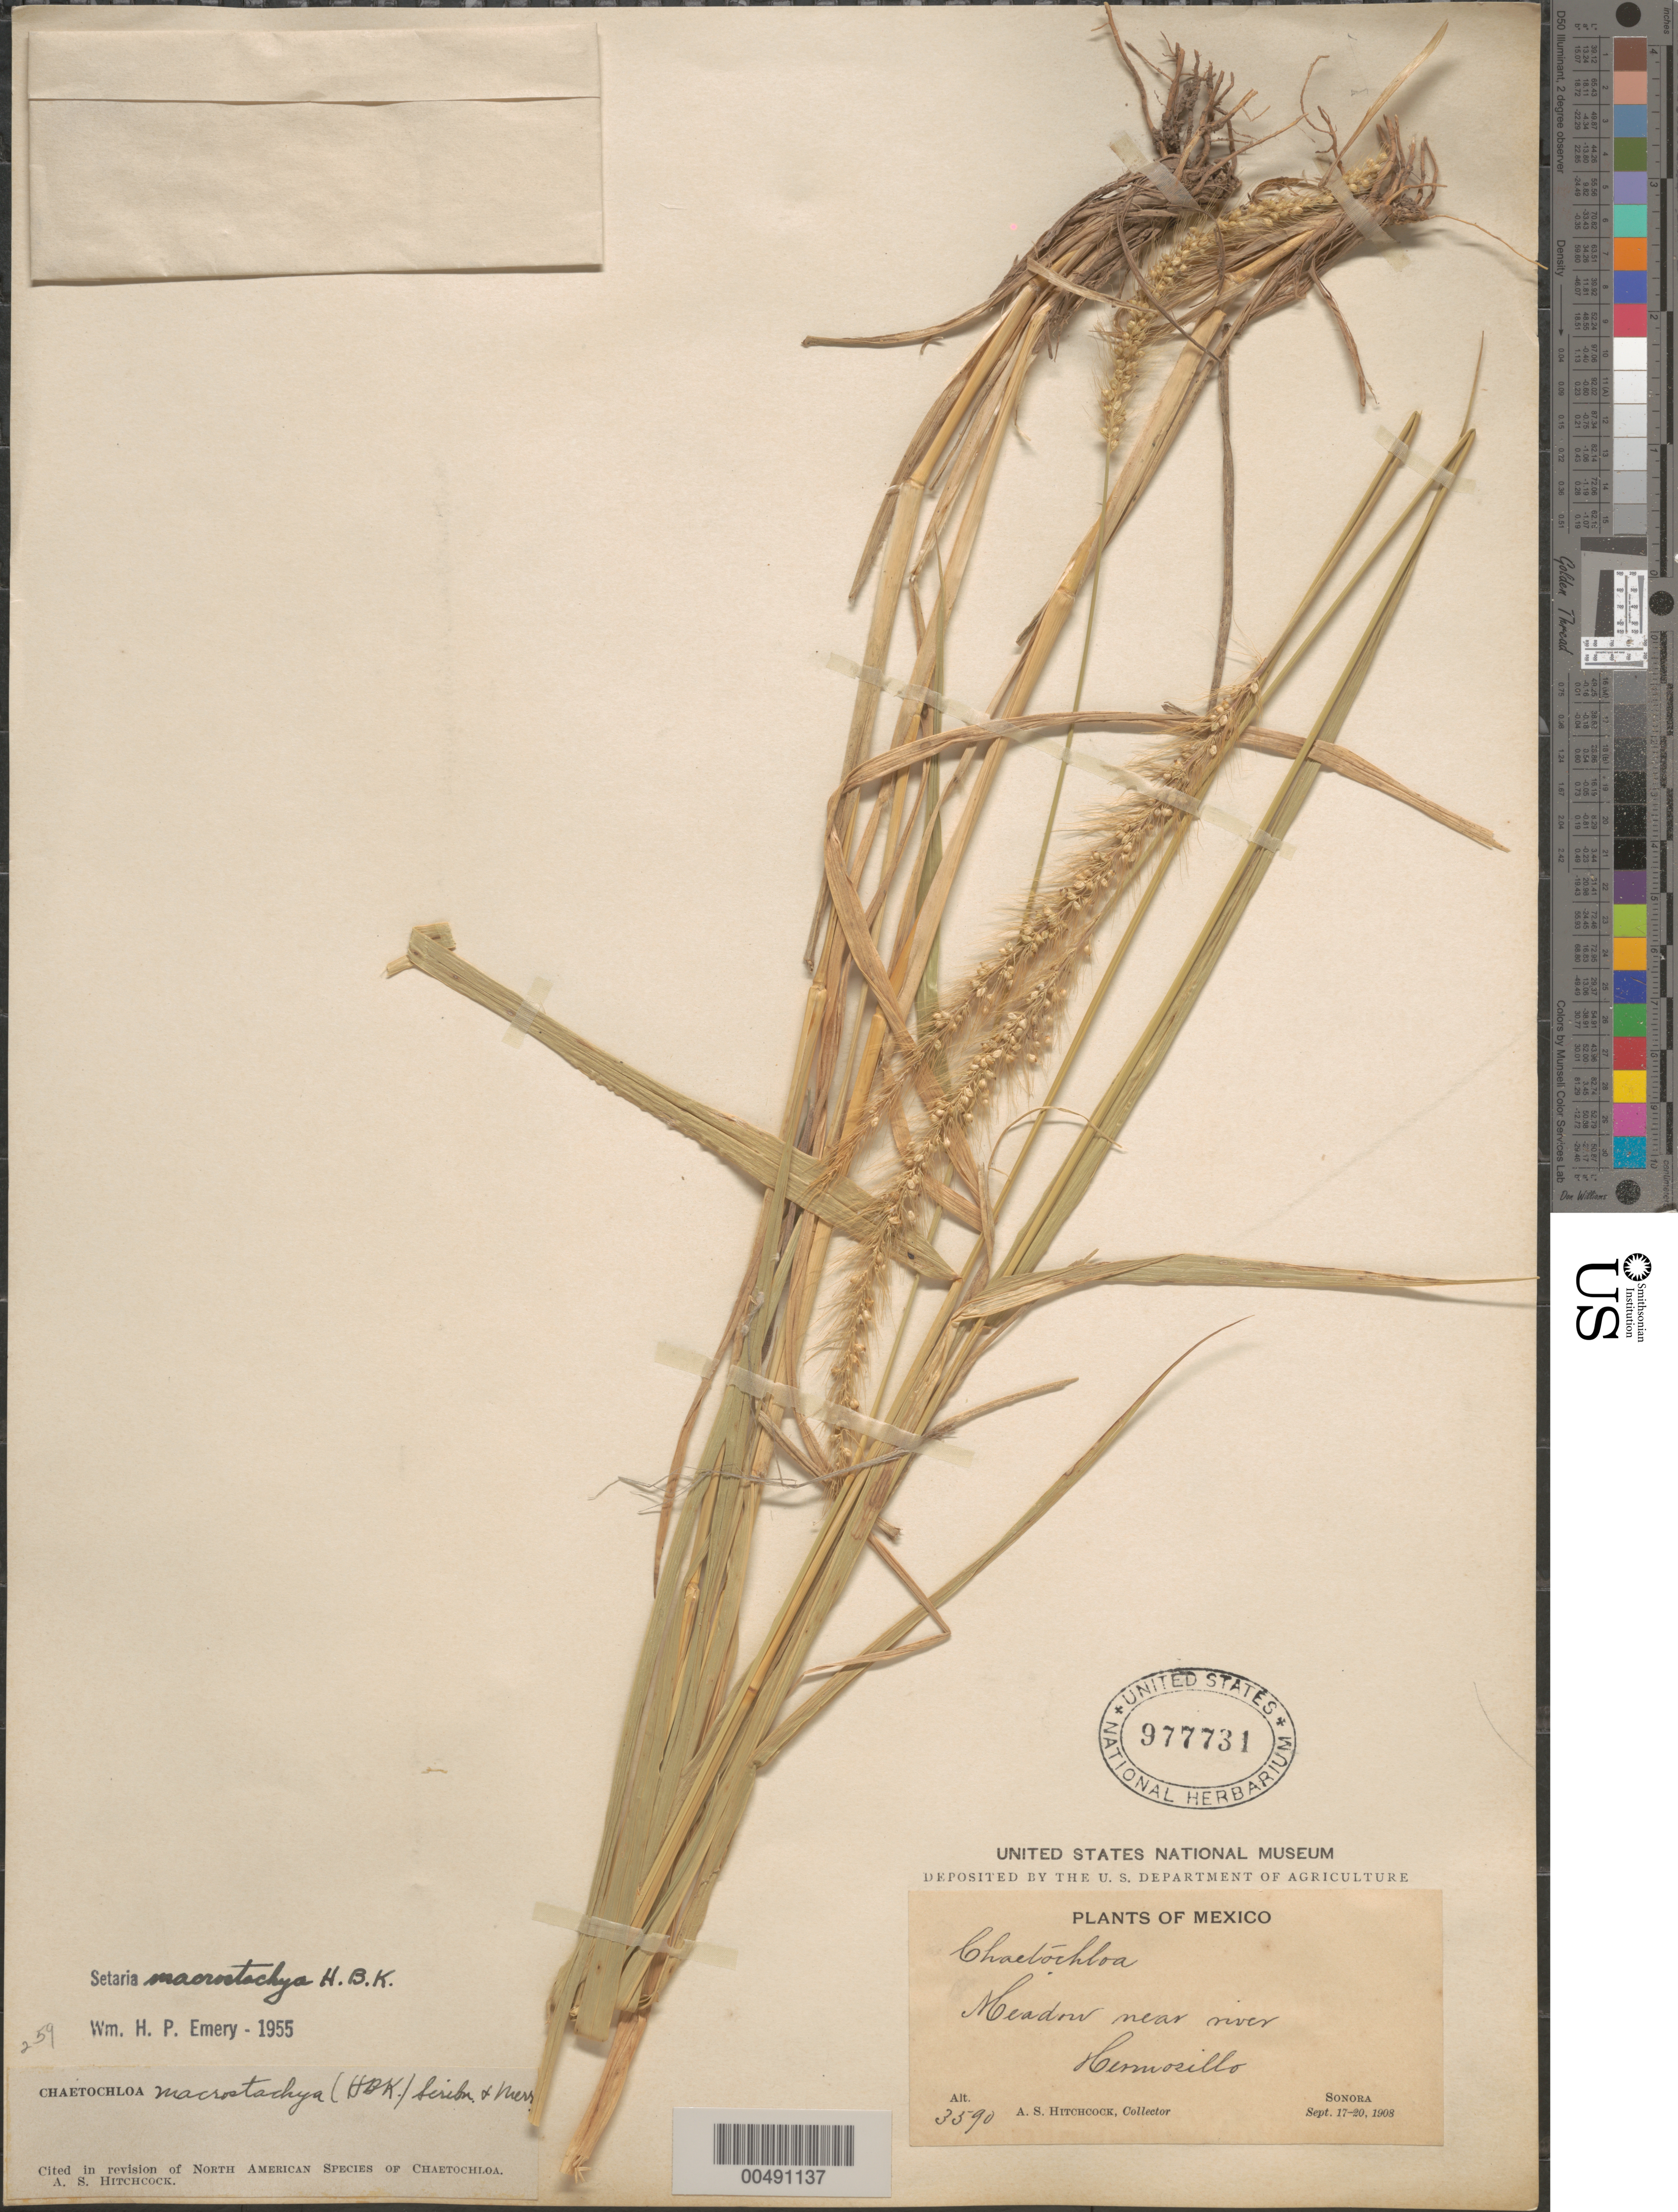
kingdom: Plantae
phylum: Tracheophyta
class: Liliopsida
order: Poales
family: Poaceae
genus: Setaria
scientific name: Setaria macrostachya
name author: Kunth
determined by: Emery, W. H. P.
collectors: A. S. Hitchcock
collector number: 3590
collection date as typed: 17 Sep 1908 to 20 Sep 1908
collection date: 1908-09-17/1908-09-20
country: Mexico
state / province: Sonora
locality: Hermosillo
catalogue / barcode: US 977731